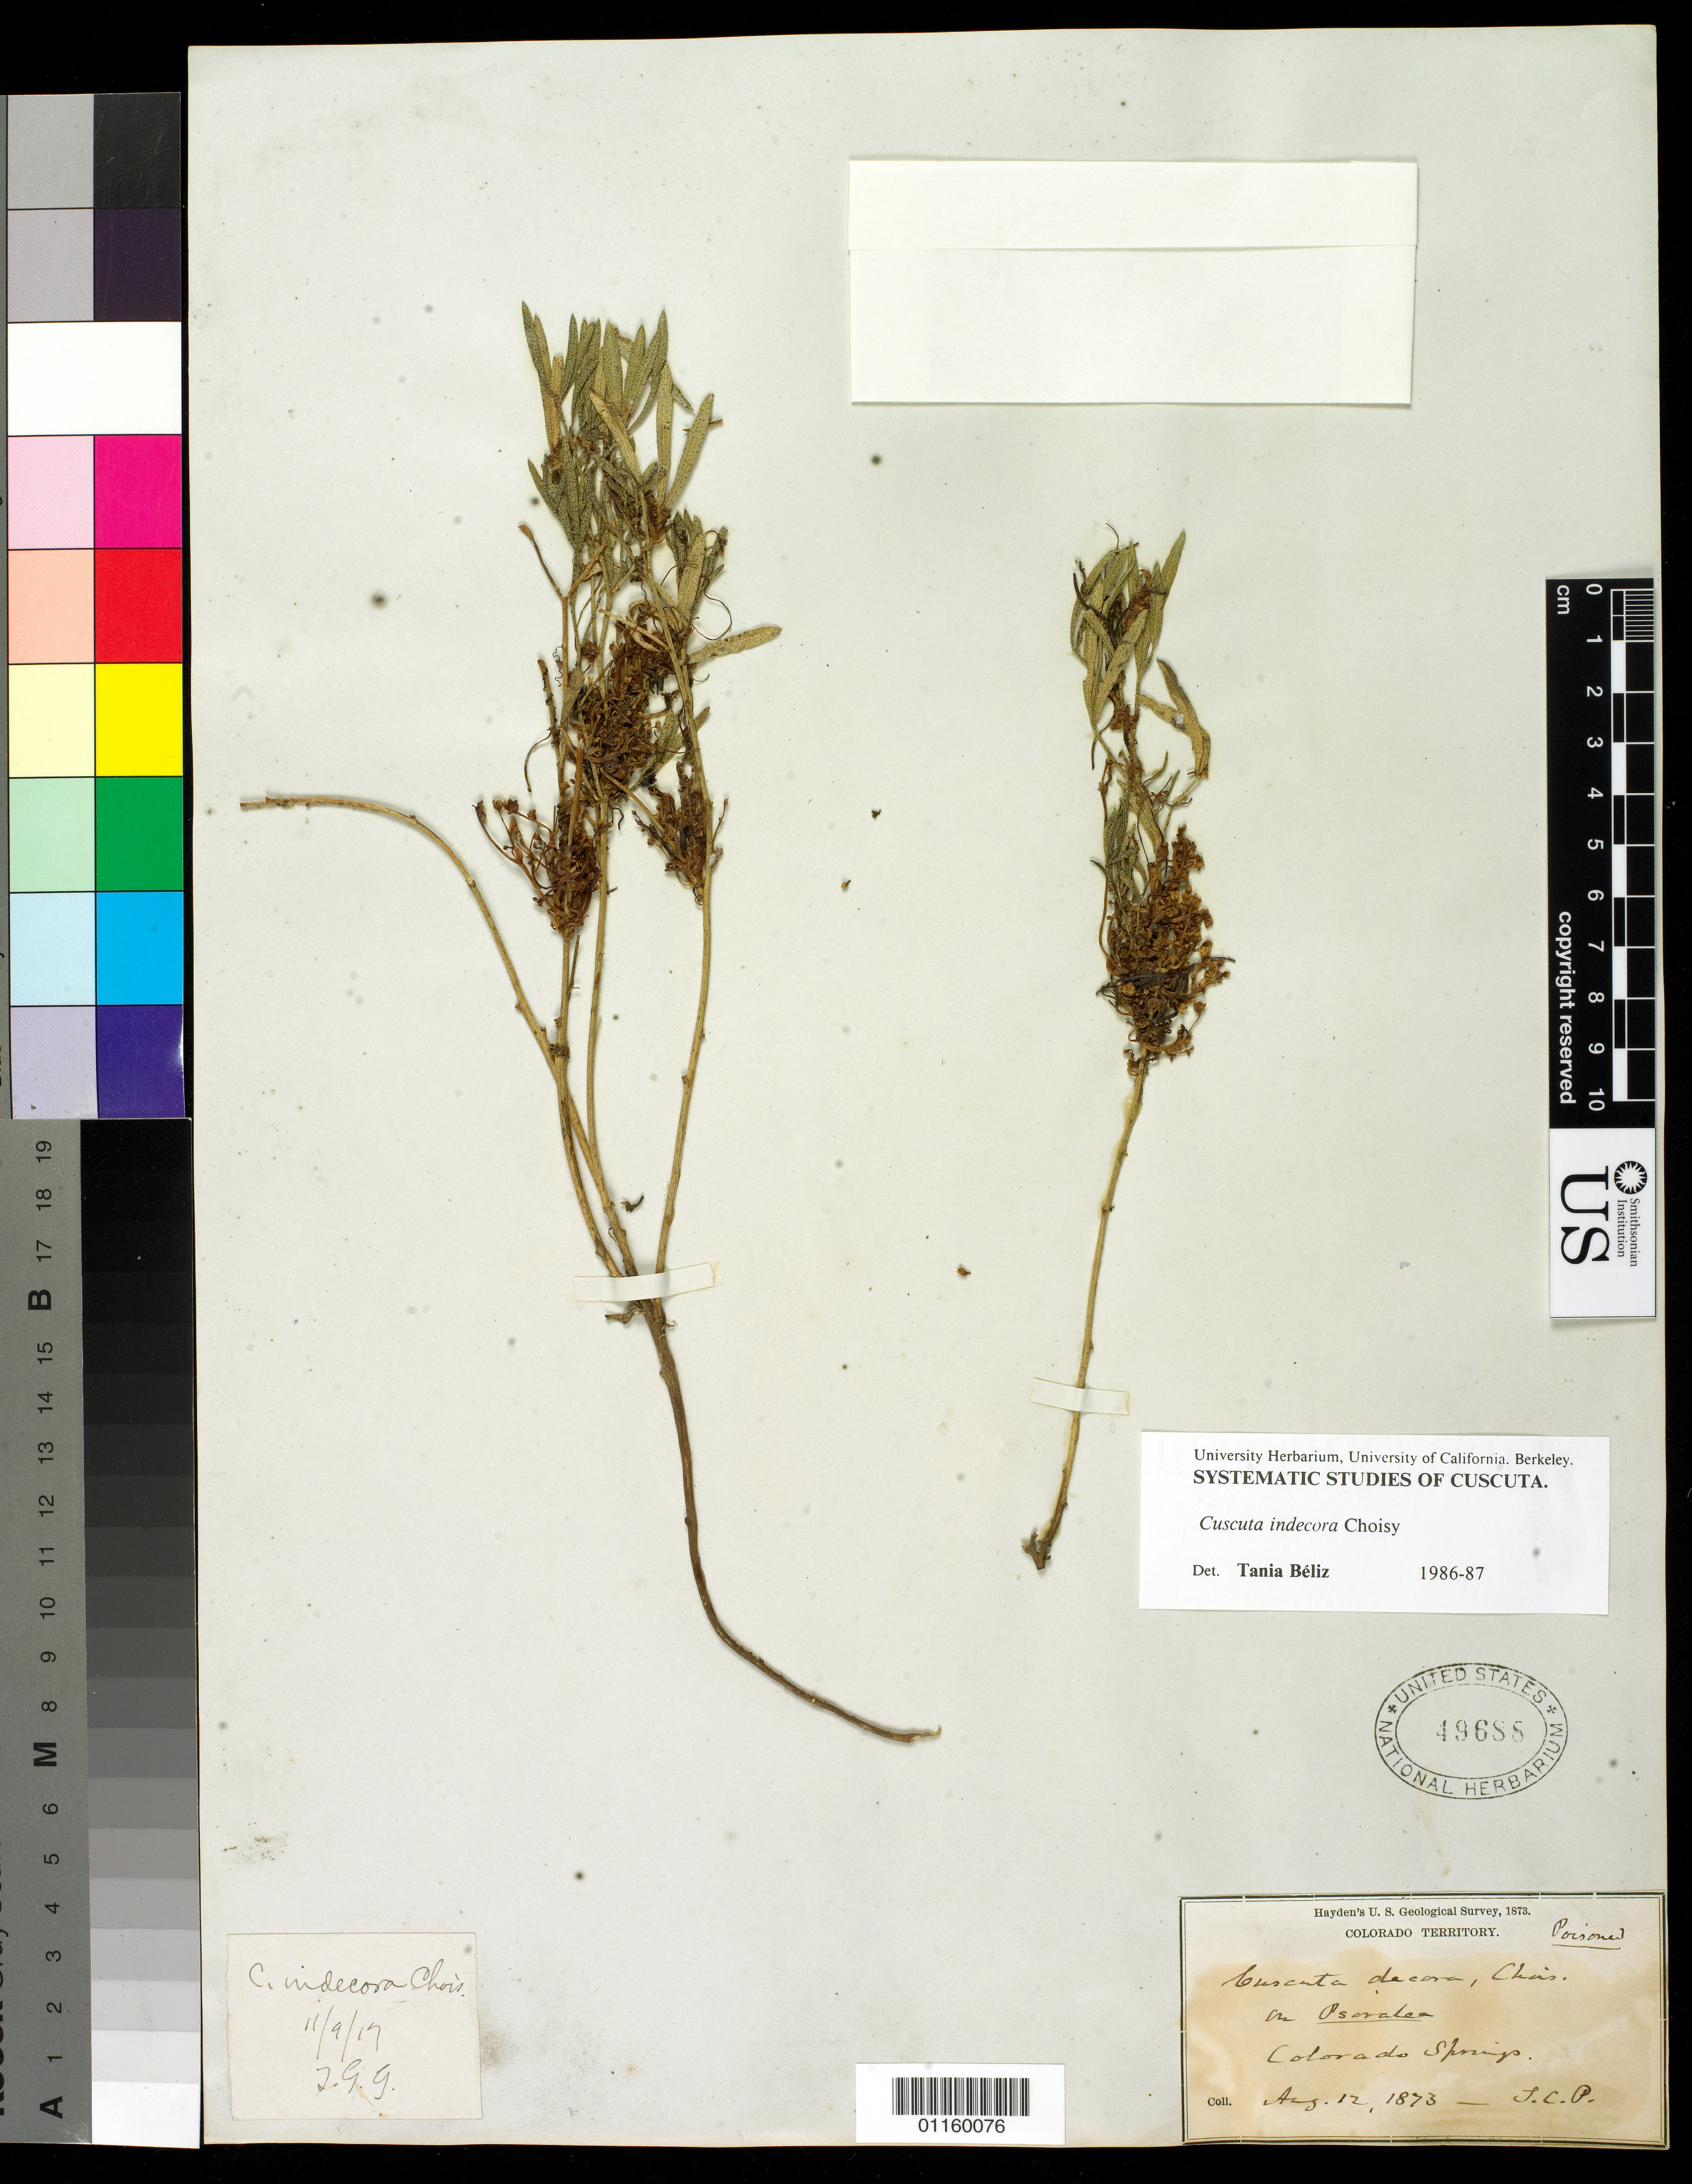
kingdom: Plantae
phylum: Tracheophyta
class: Magnoliopsida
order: Solanales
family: Convolvulaceae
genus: Cuscuta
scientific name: Cuscuta indecora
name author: Choisy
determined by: Béliz, T.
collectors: T. C. Porter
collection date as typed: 12 Aug 1873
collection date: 1873-08-12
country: United States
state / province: Colorado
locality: Colorado Springs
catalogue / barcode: US 49688